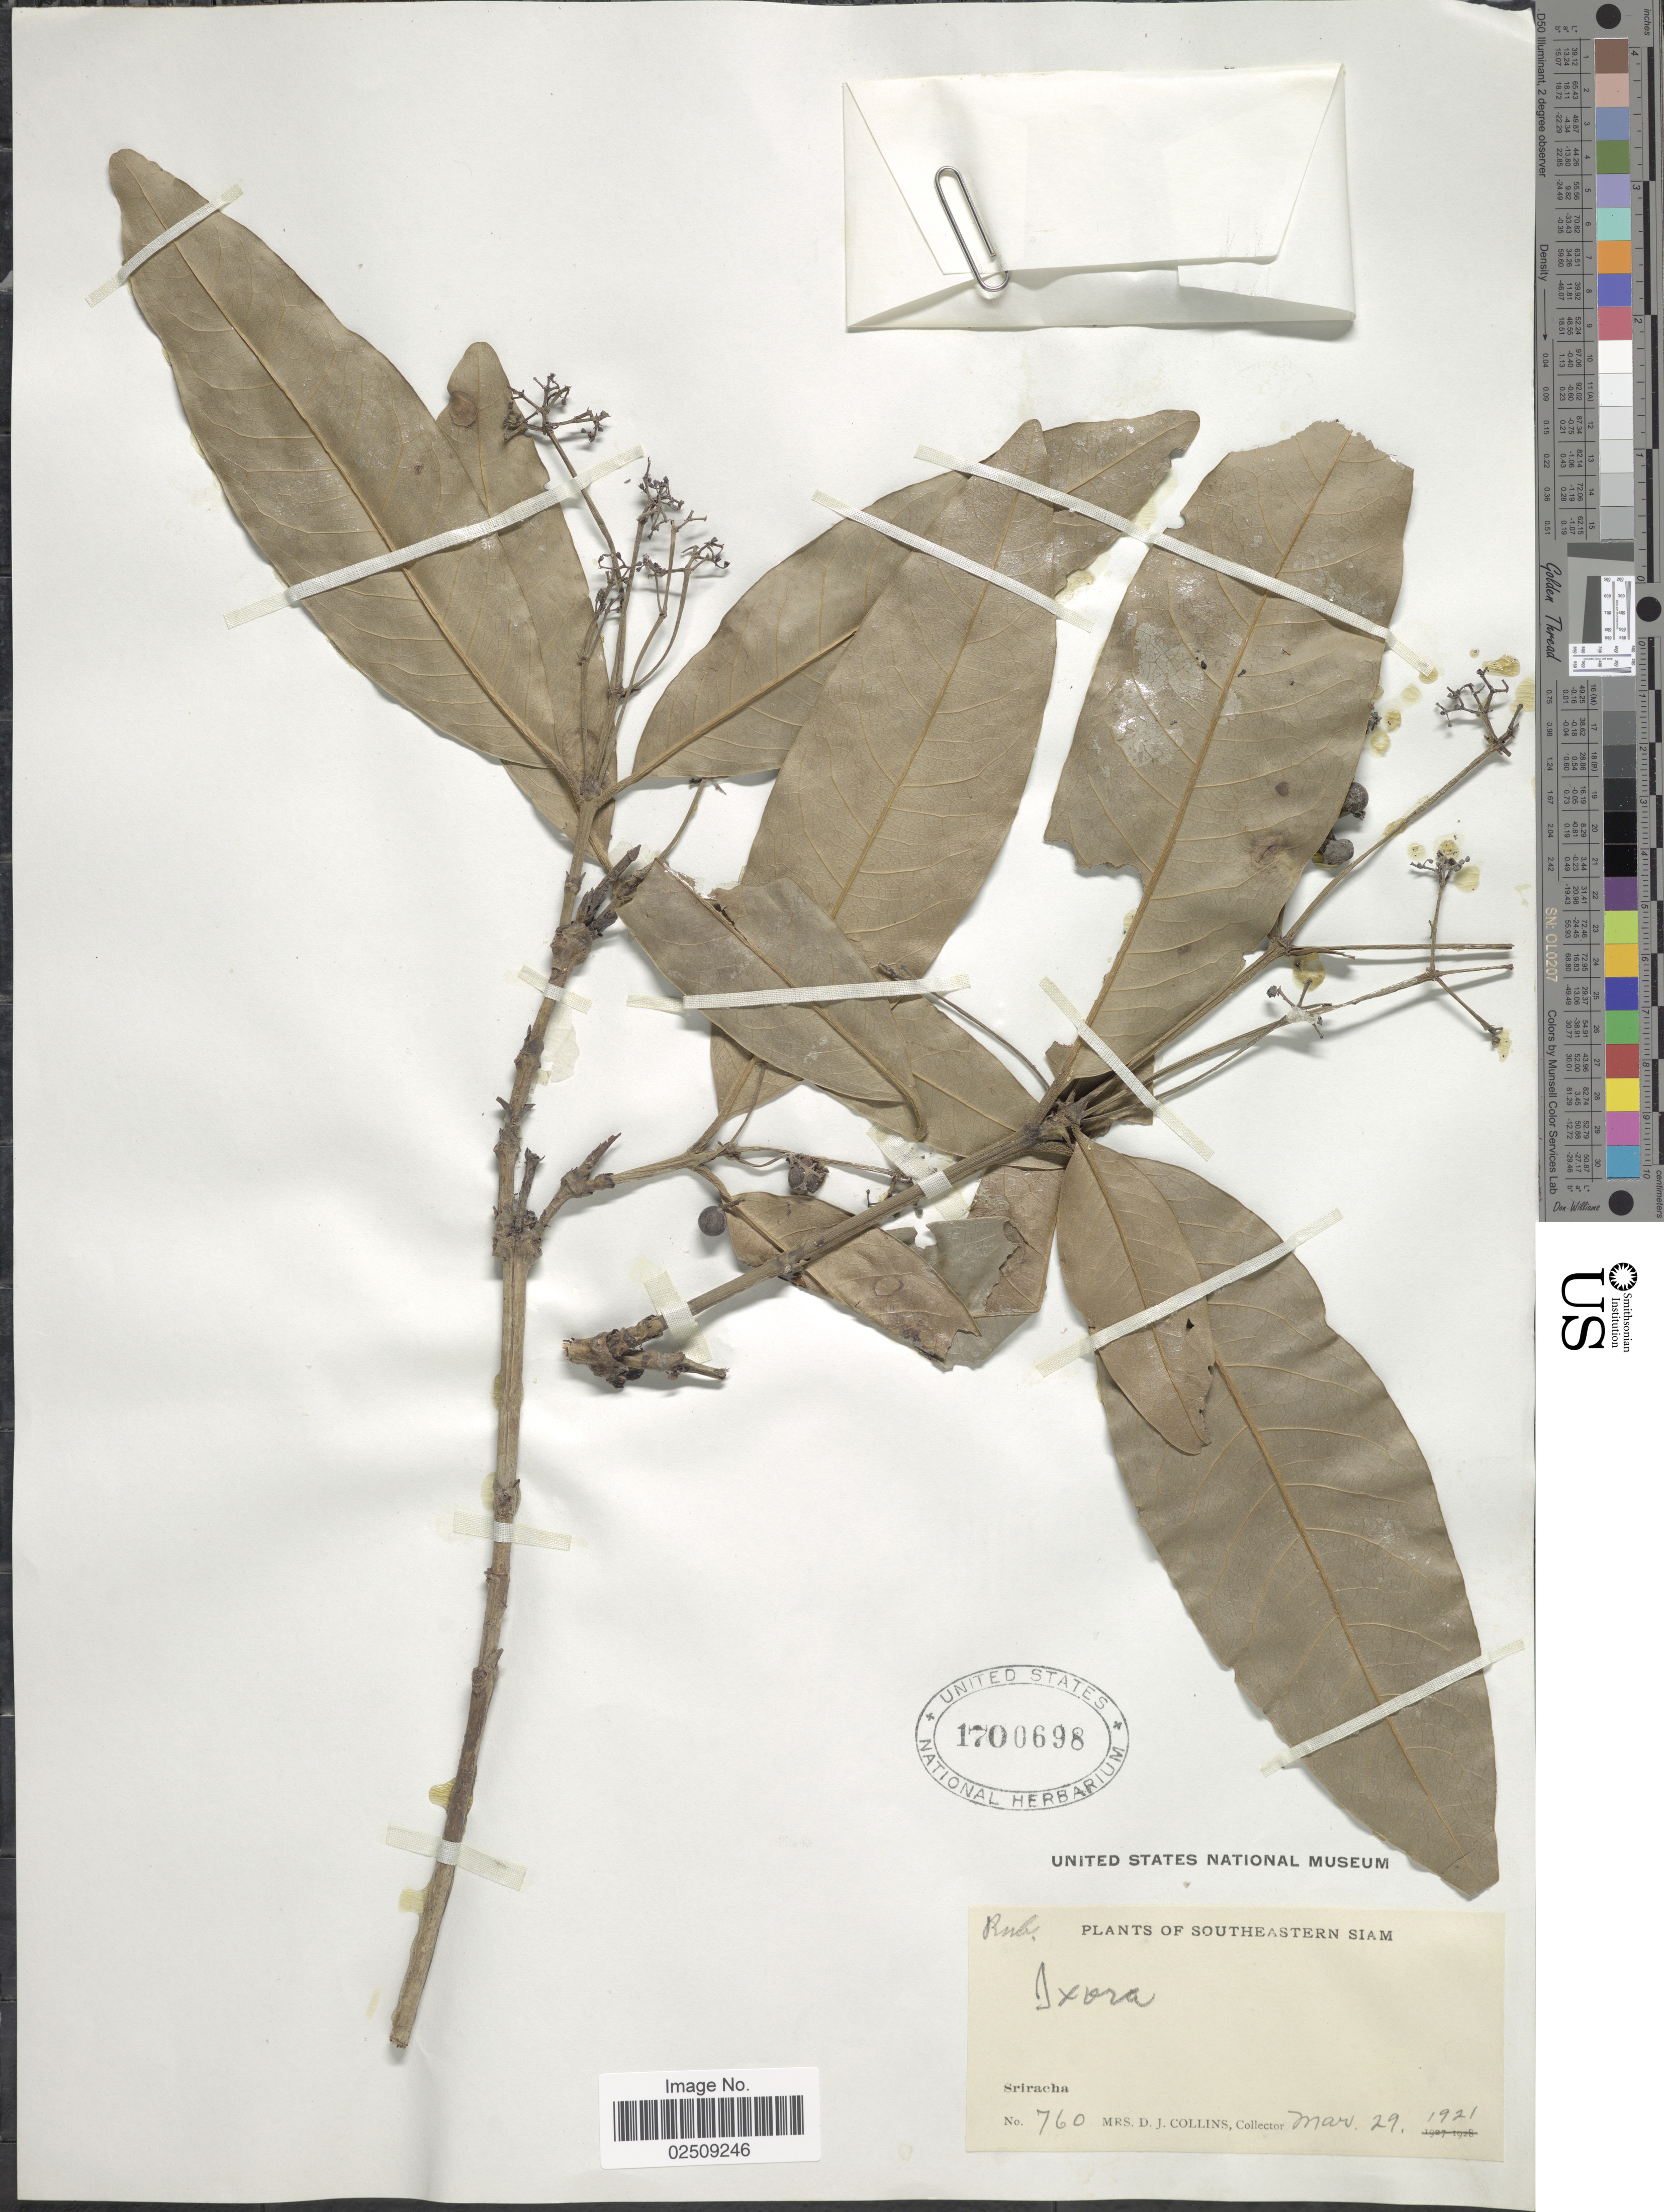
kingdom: Plantae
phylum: Tracheophyta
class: Magnoliopsida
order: Gentianales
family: Rubiaceae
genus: Ixora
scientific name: Ixora sp.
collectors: Mrs. D. J. Collins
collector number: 760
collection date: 1921-03-29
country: Thailand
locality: Southeastern Siam. Sriracha.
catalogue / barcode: US 1700698